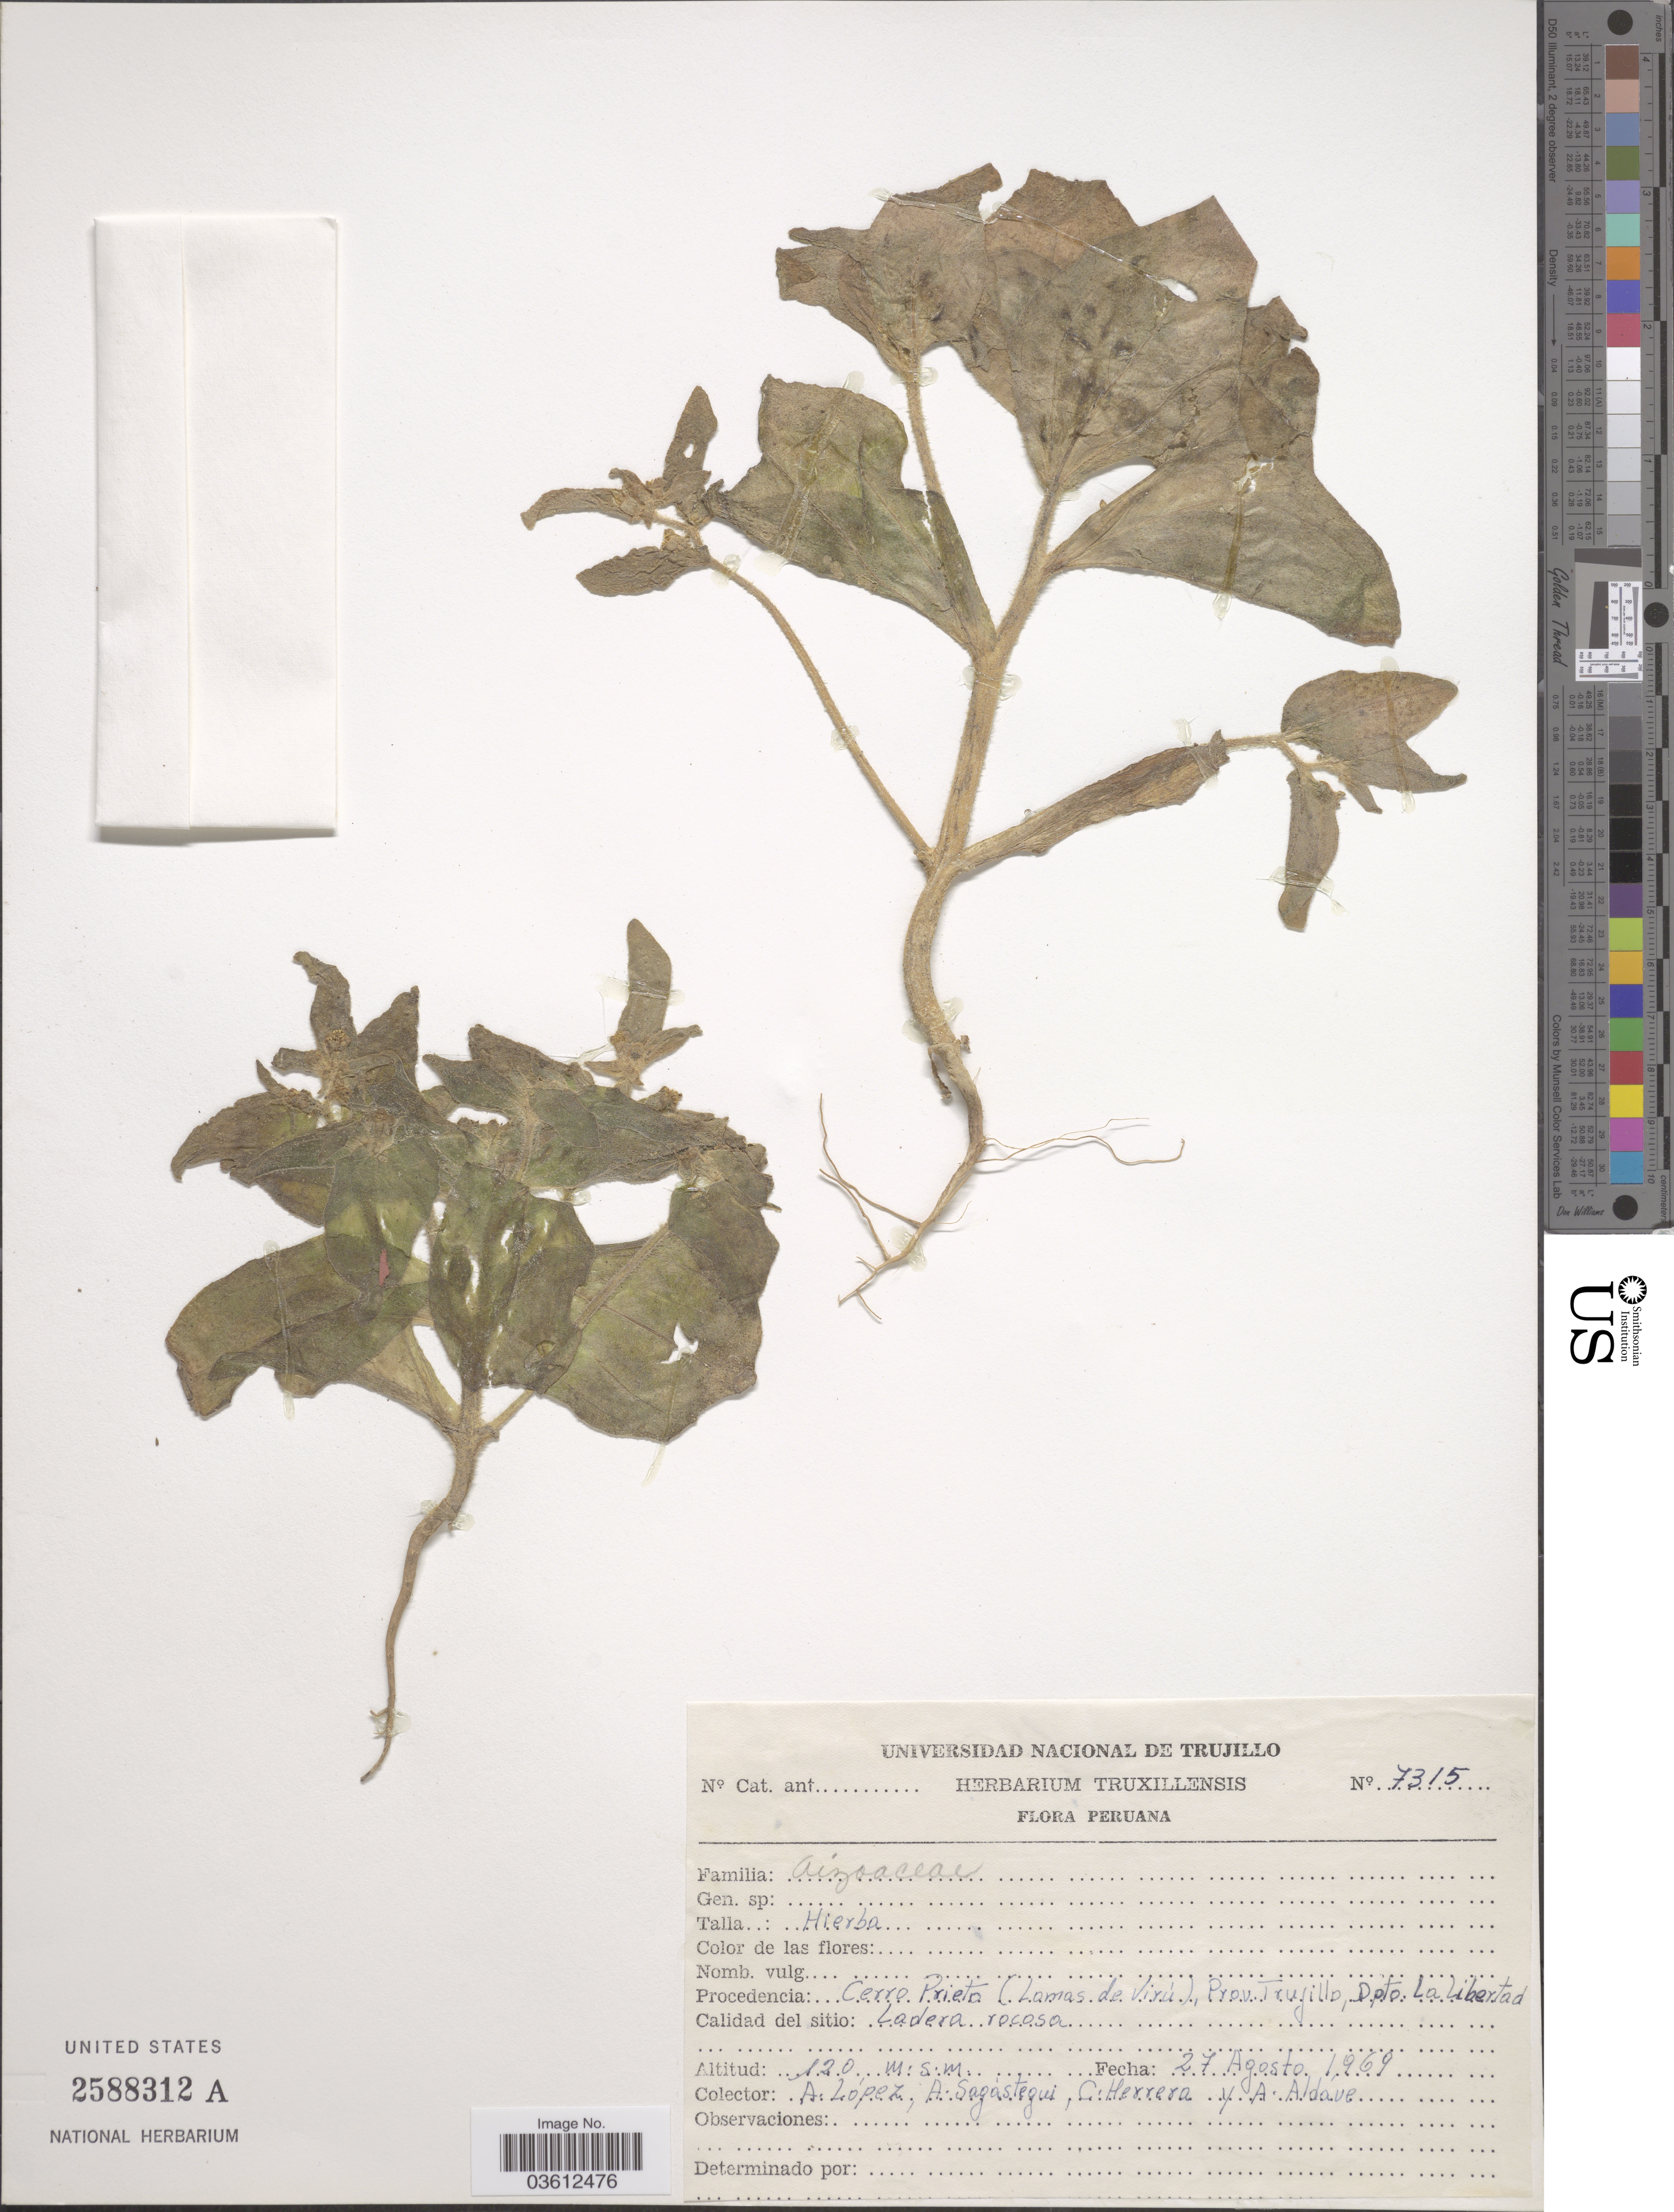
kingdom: Plantae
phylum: Tracheophyta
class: Magnoliopsida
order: Caryophyllales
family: Aizoaceae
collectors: A. Lopez, A. Sagastegui, C. Herrera & A. Aldave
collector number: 7315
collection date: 1969-08-27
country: Peru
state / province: La Libertad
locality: Cerro Prieto (Lomas de Virú), Prov. Trujillo, Dpto. La Libertad.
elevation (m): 120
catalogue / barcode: US 2588312A